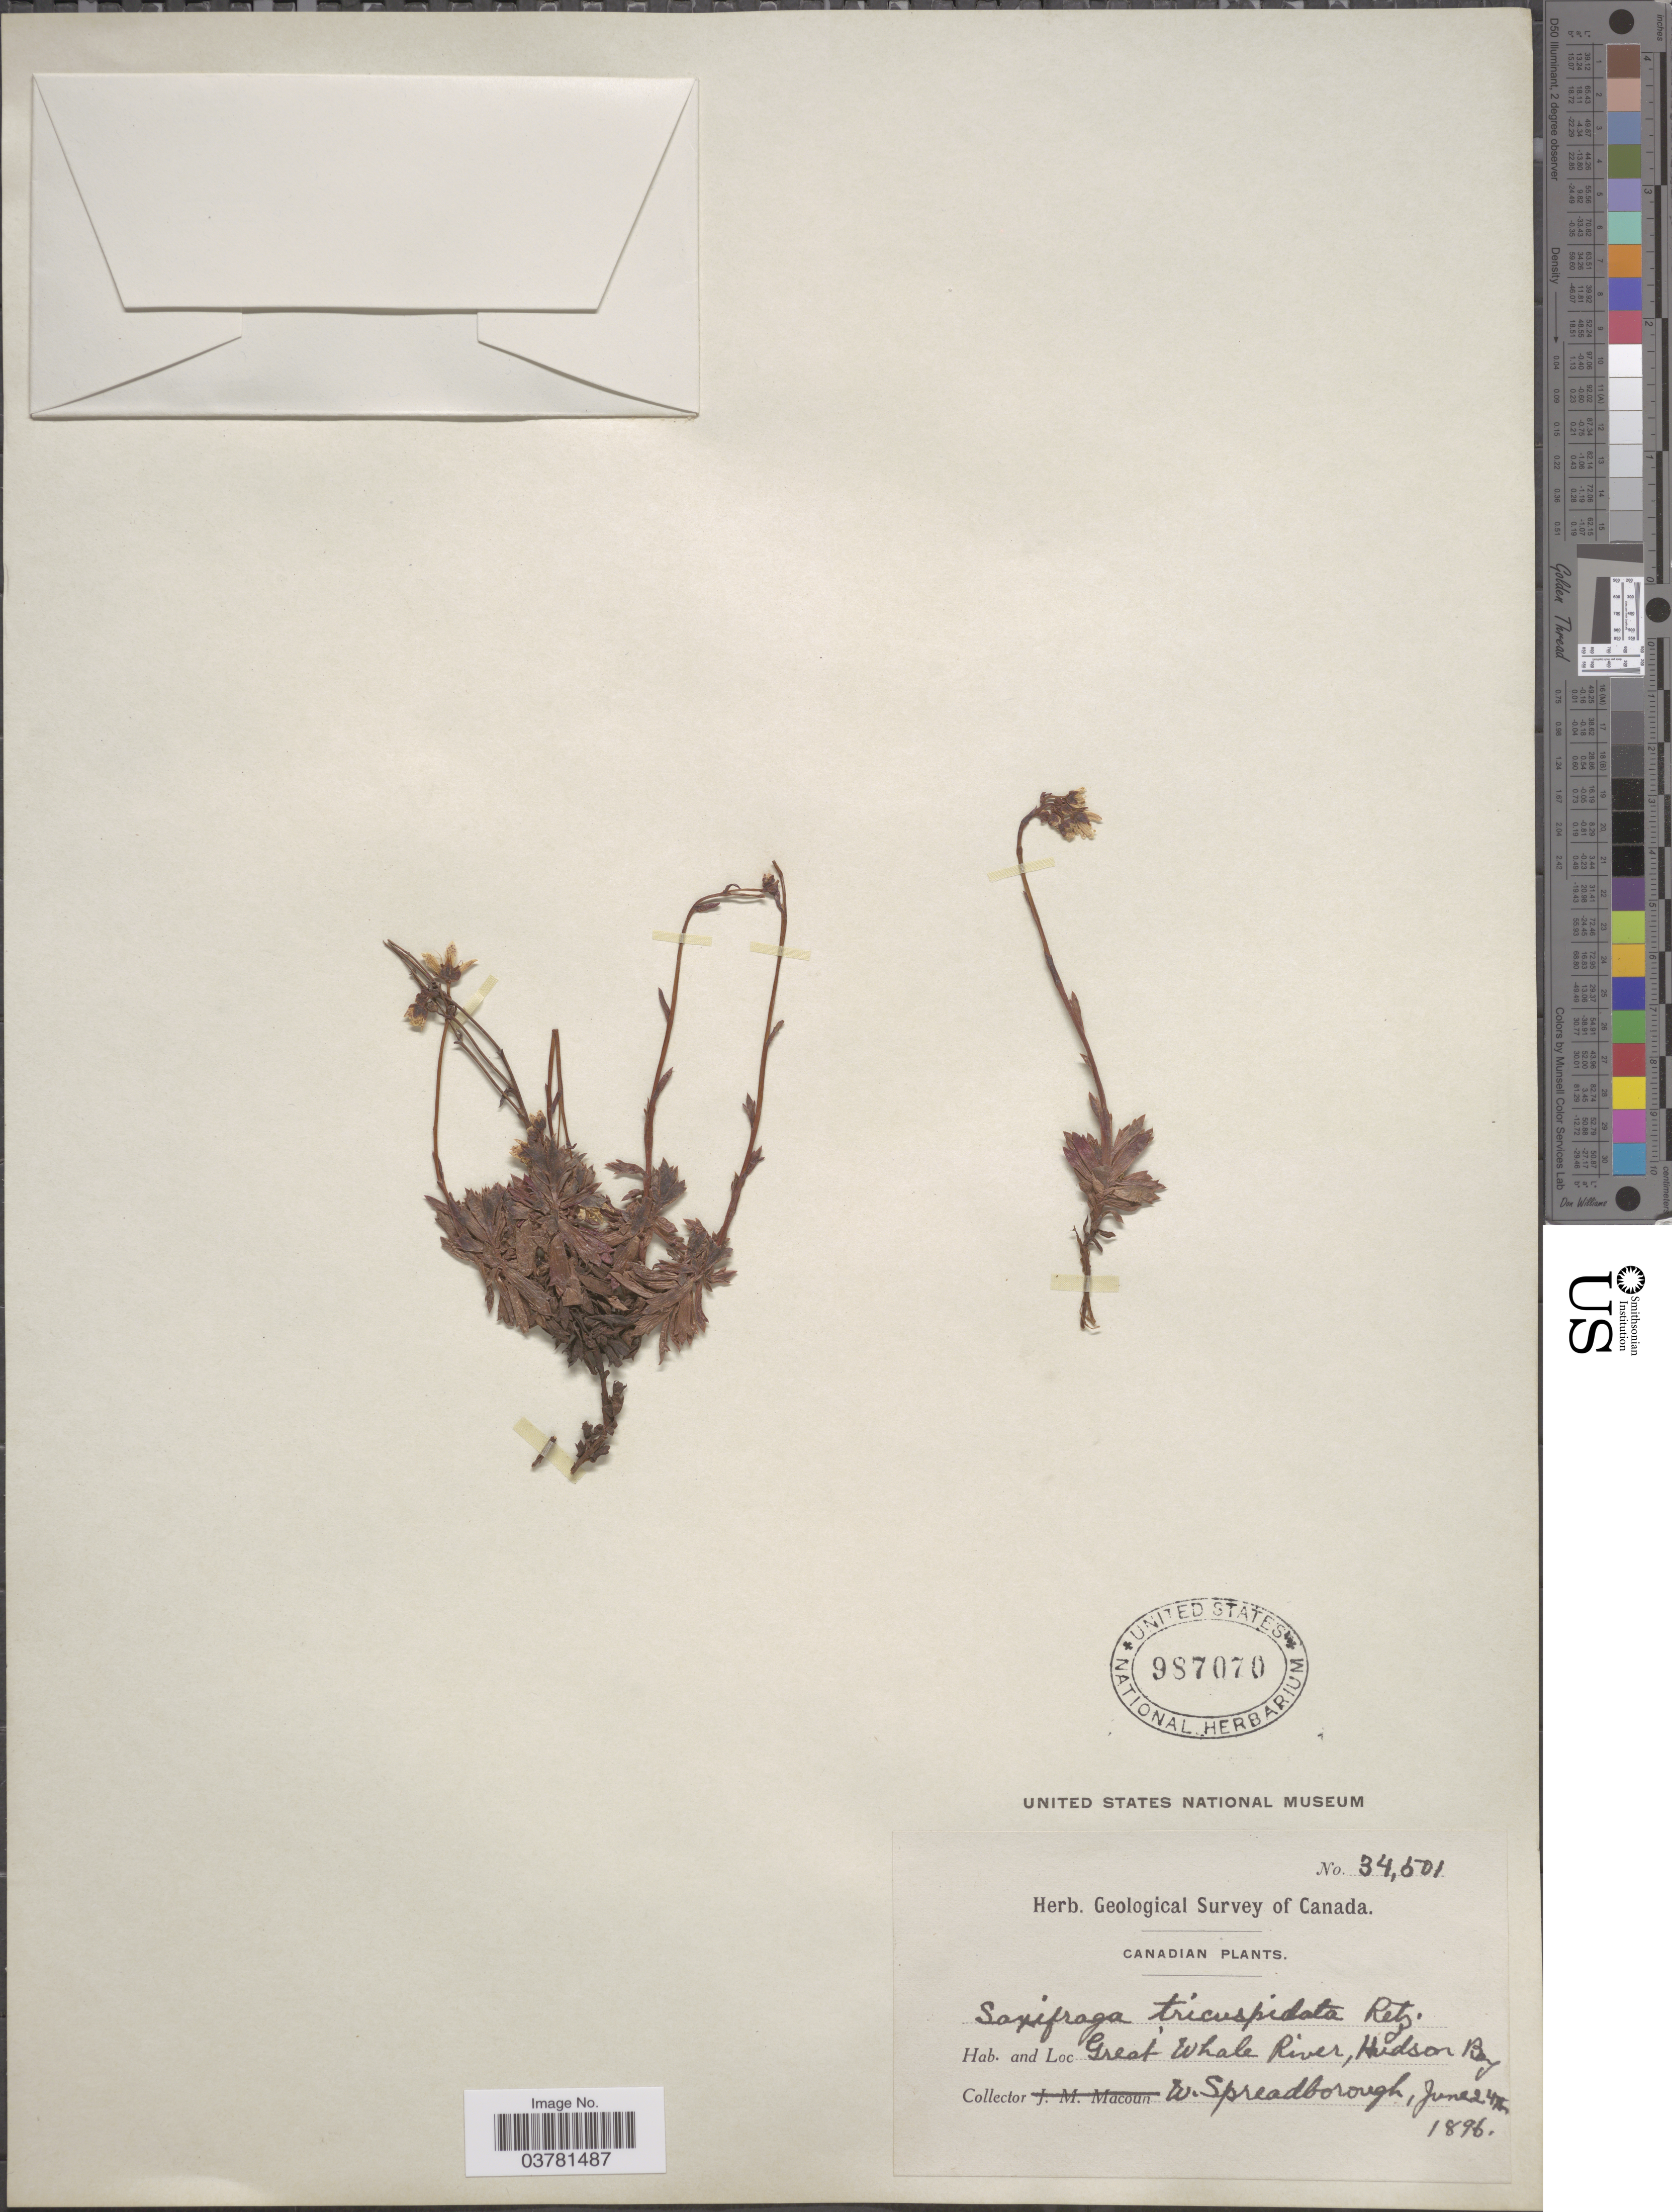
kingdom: Plantae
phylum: Tracheophyta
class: Magnoliopsida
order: Saxifragales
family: Saxifragaceae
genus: Saxifraga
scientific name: Saxifraga tricuspidata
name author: Rottb.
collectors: W. Spreadborough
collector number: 34501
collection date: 1896-06-24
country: Canada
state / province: Quebec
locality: Geological Survey of Canada. Great Whale River, Hudson Bay.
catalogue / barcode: US 987070